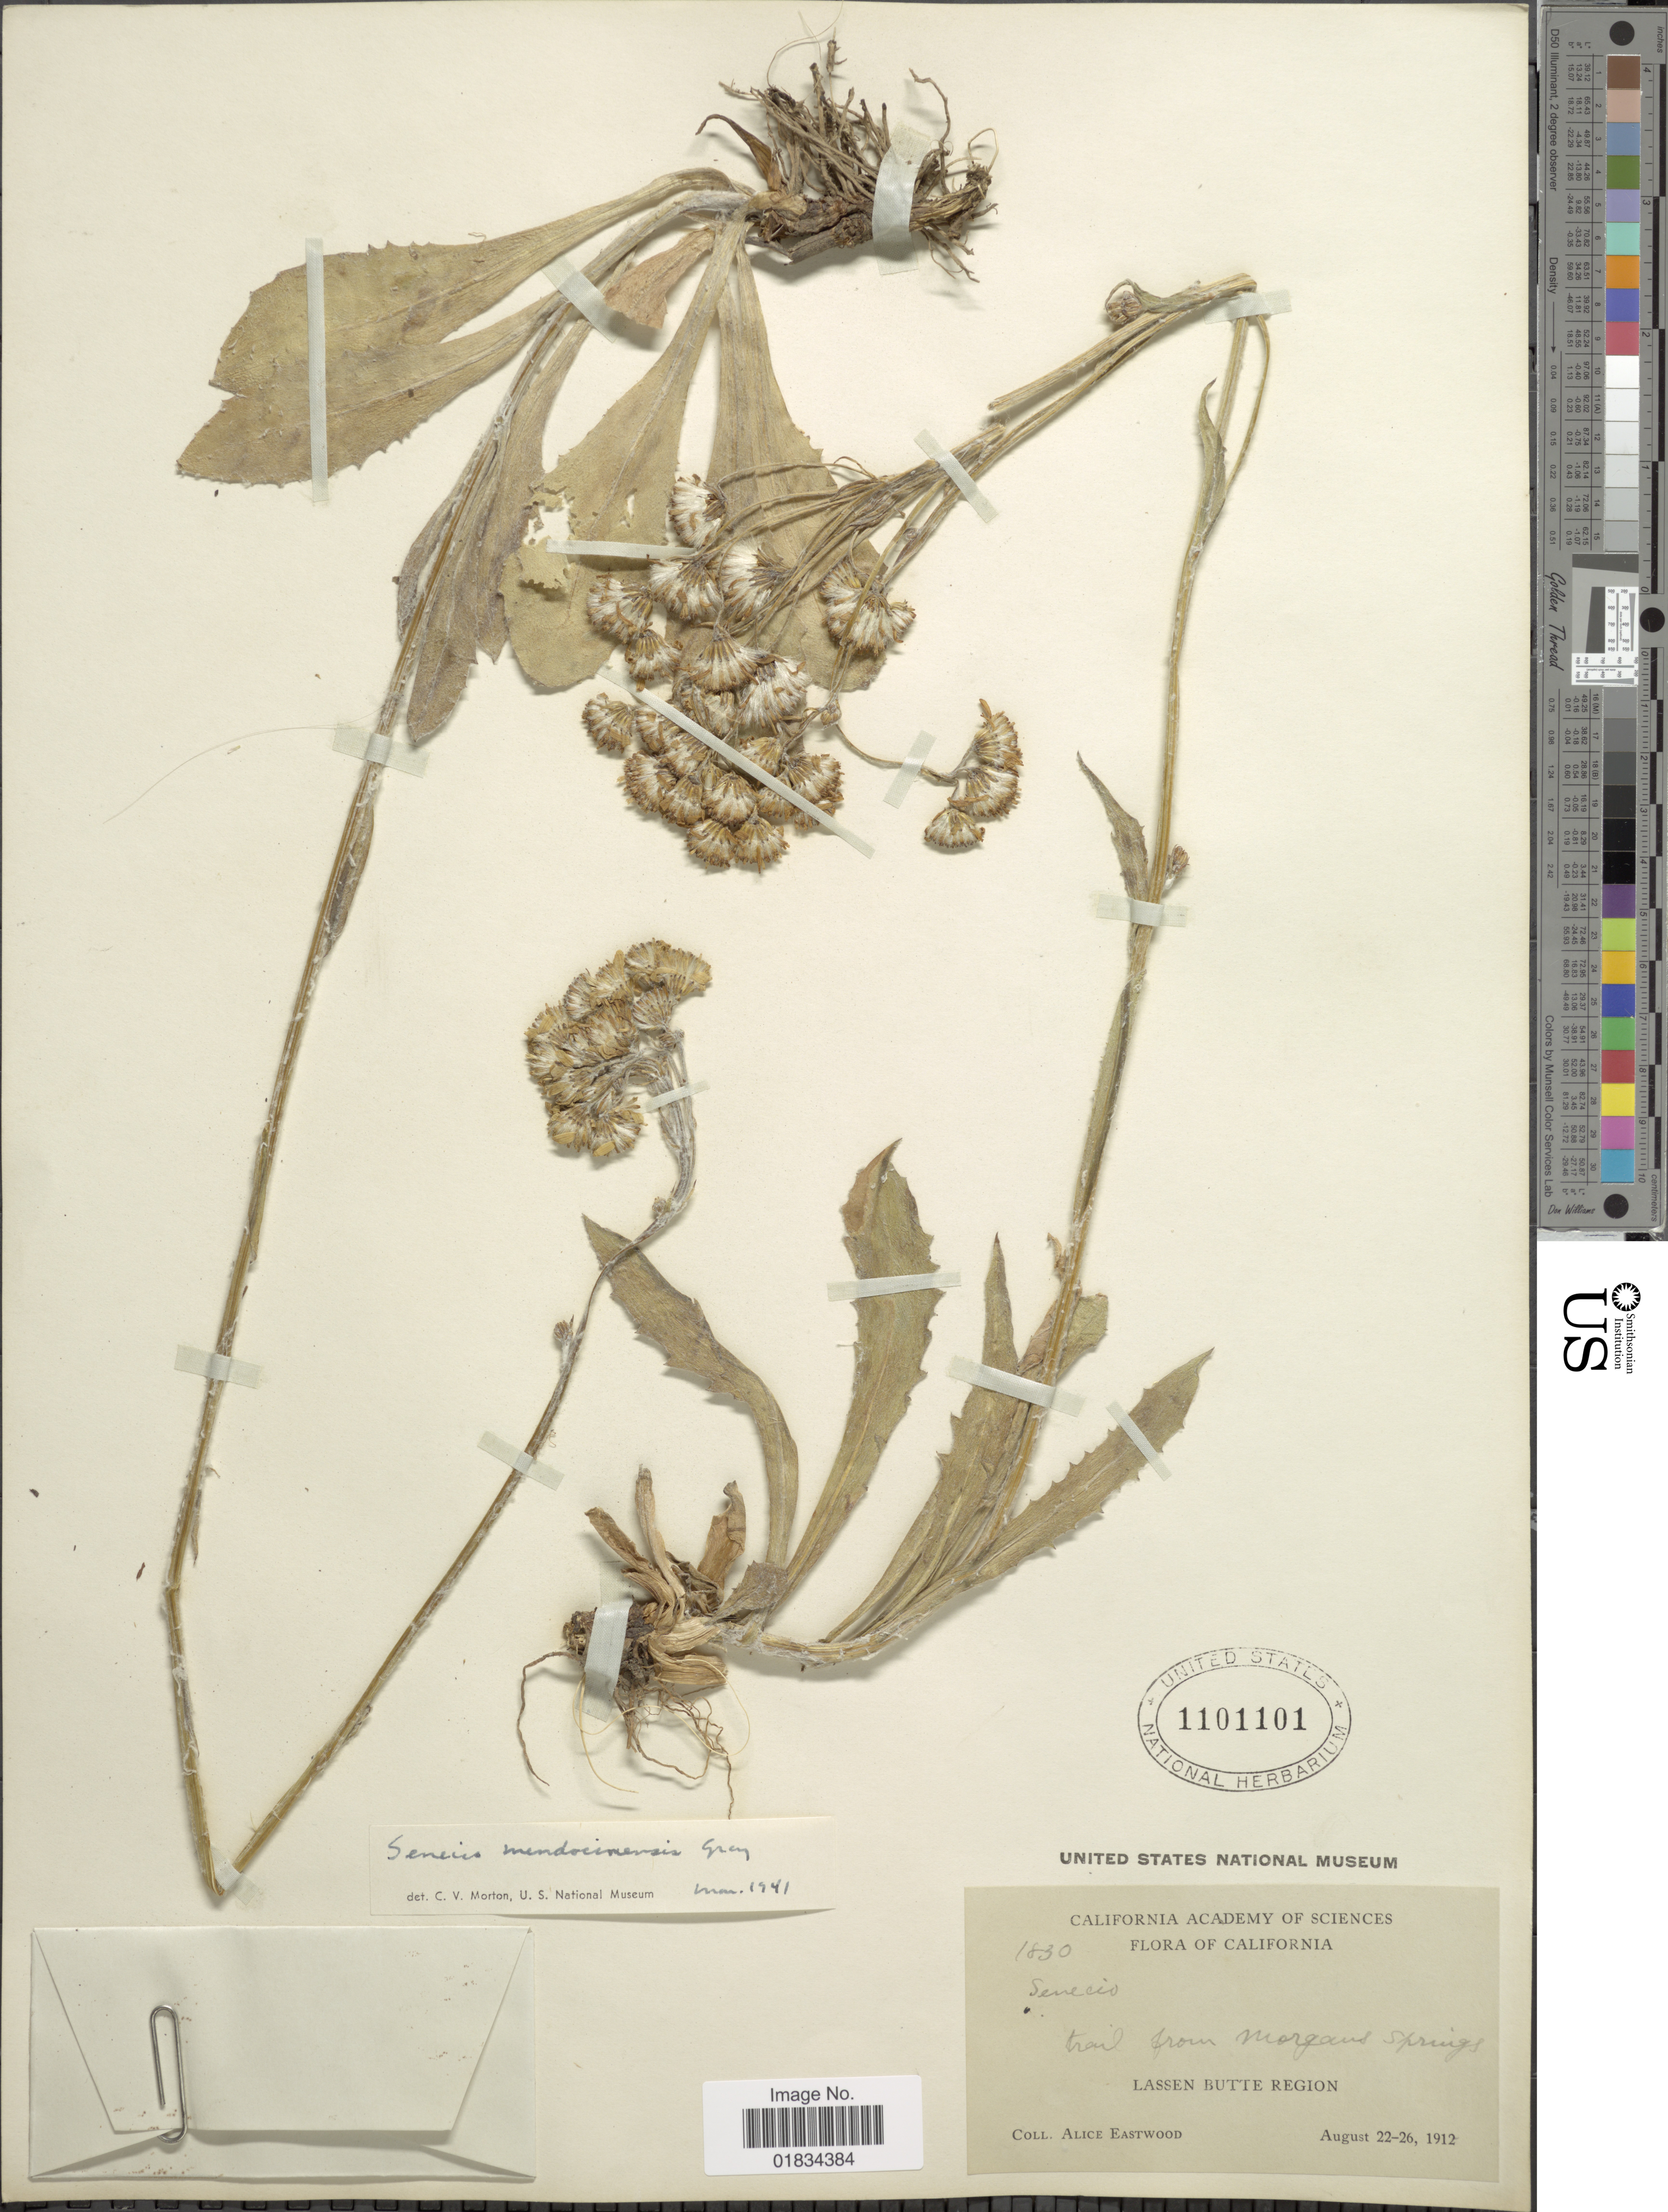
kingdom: Plantae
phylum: Tracheophyta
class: Magnoliopsida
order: Asterales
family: Asteraceae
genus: Senecio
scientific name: Senecio integerrimus var. major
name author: (A. Gray) Cronq.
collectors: A. Eastwood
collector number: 1830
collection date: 1912-08-22/1912-08-26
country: United States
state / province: California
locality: Lassen Butte Region. Trail from Morgans Springs.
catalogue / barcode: US 1101101